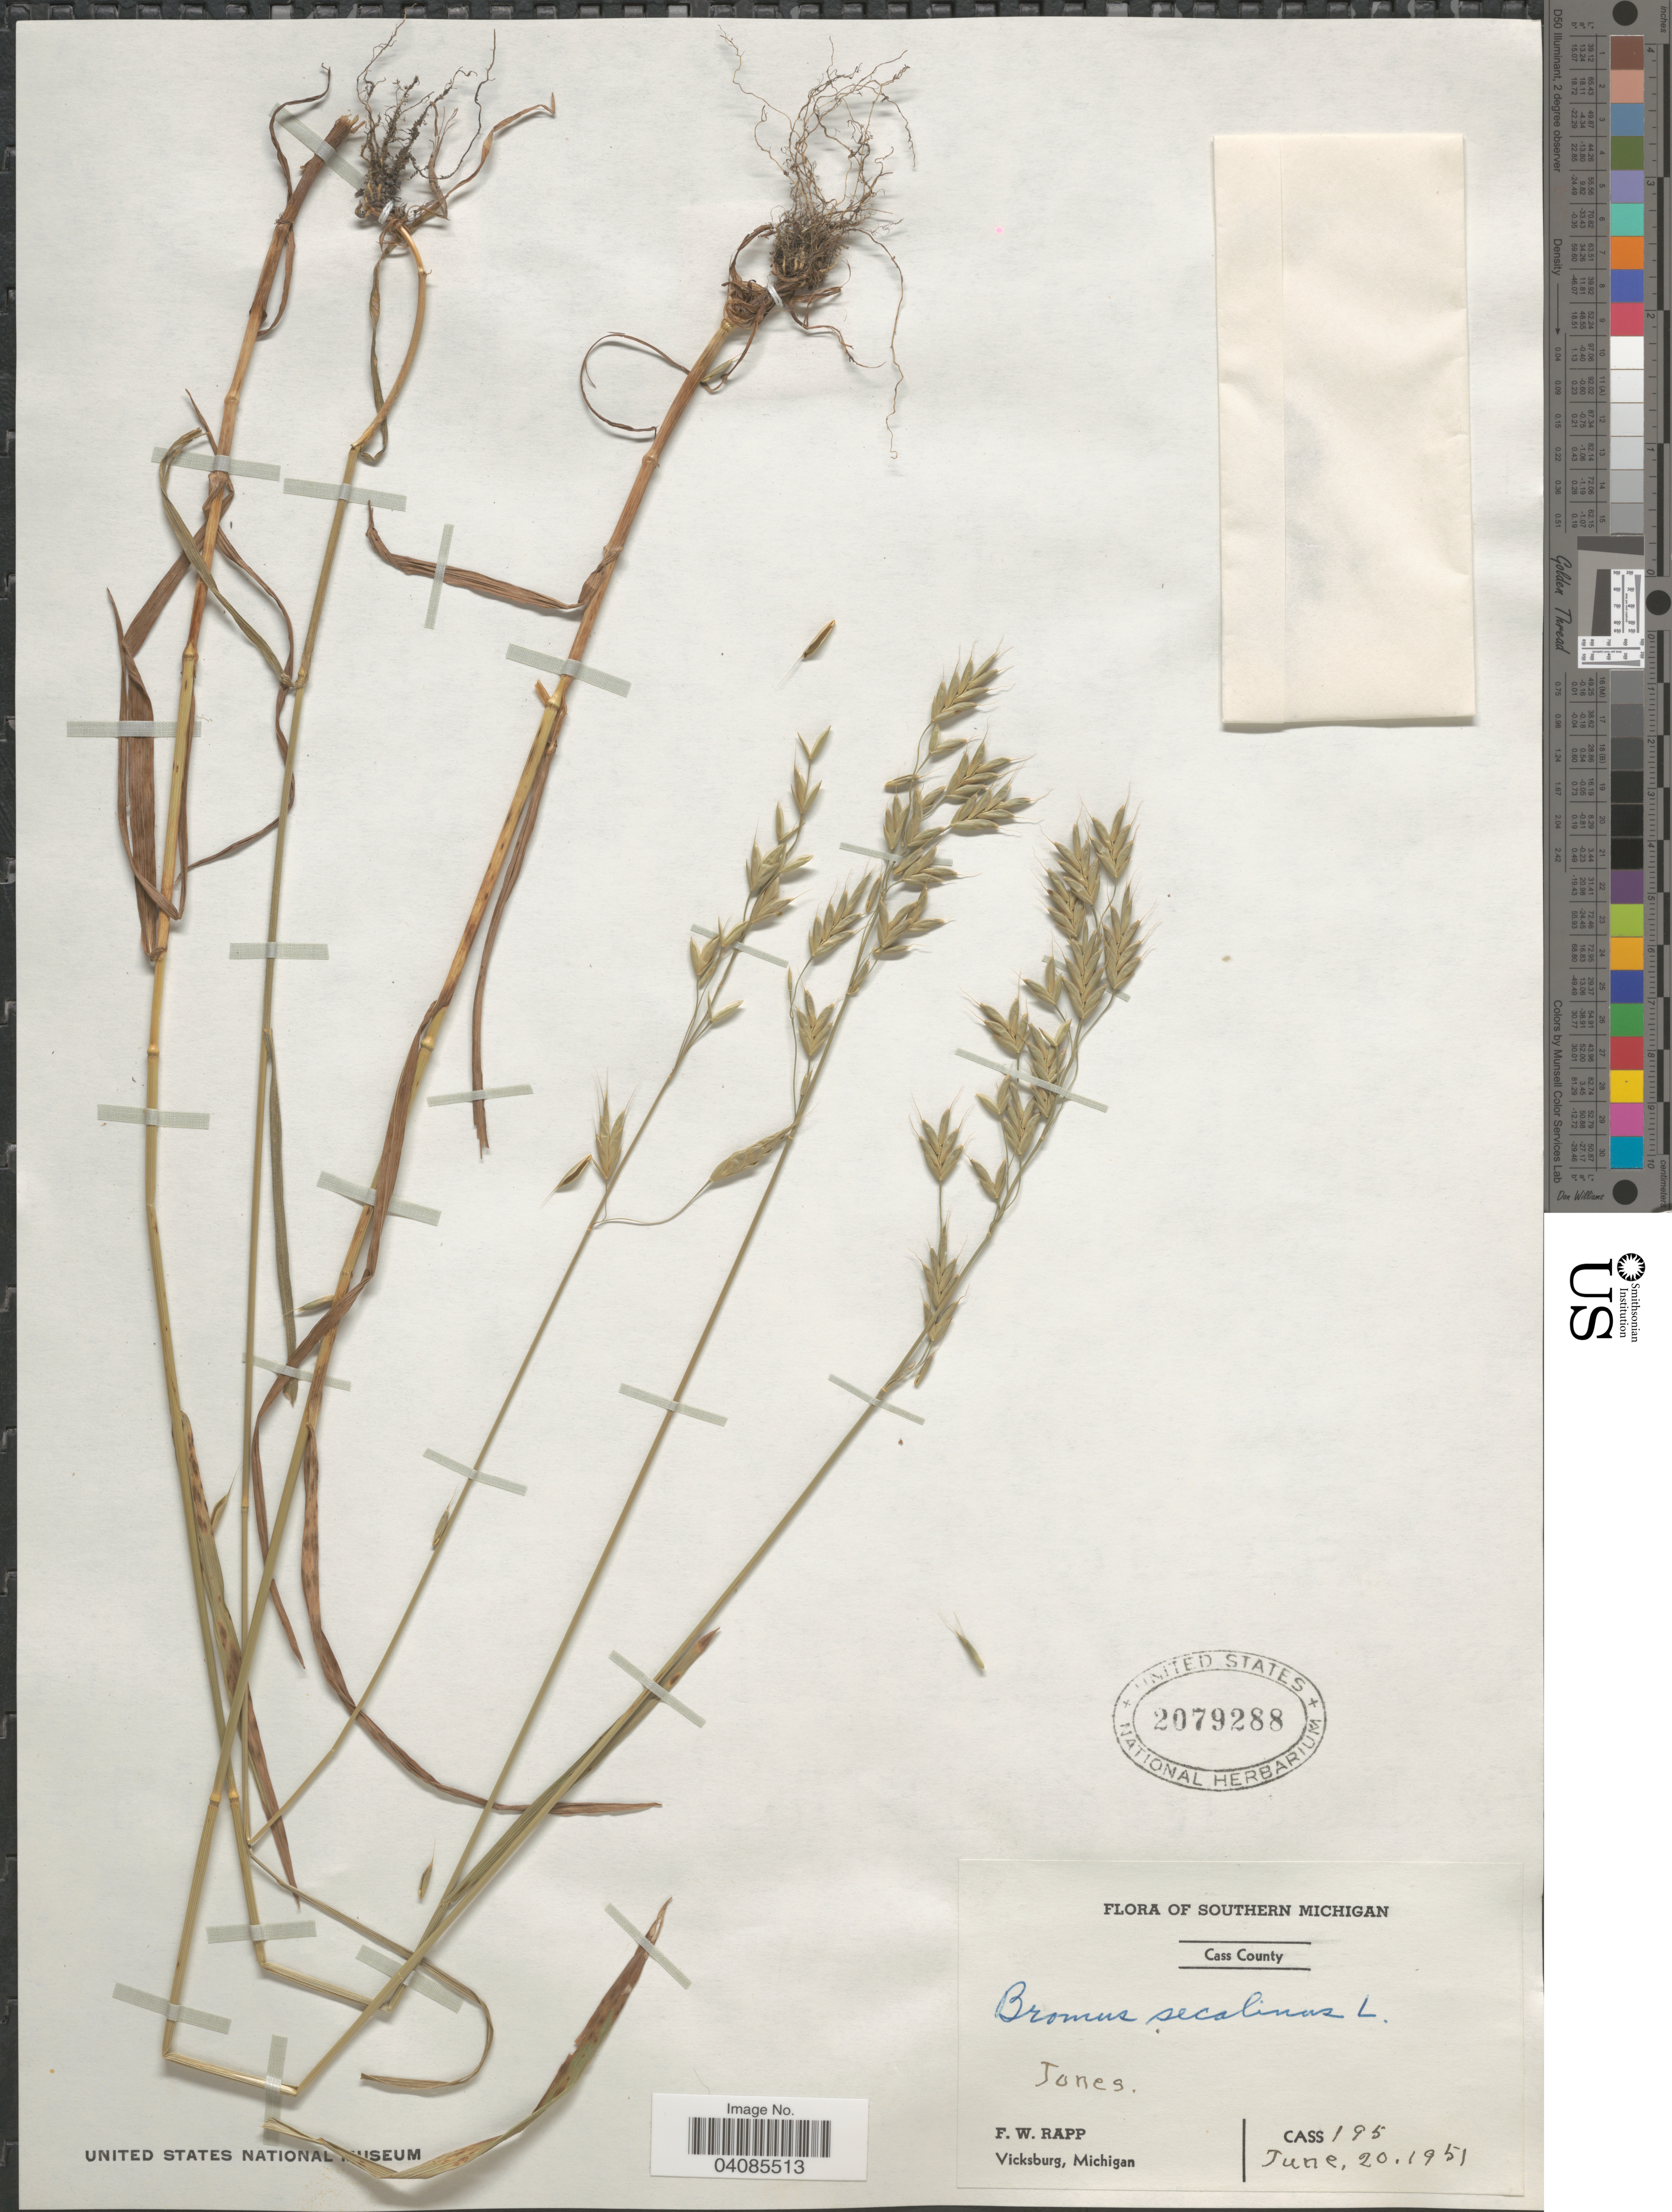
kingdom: Plantae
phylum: Tracheophyta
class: Liliopsida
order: Poales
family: Poaceae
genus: Bromus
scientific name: Bromus secalinus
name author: L.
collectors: F. Rapp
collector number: CASS195?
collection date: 1951-06-20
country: United States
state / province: Michigan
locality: Southern Michigan. Cass County. Jones.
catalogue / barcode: US 2079288